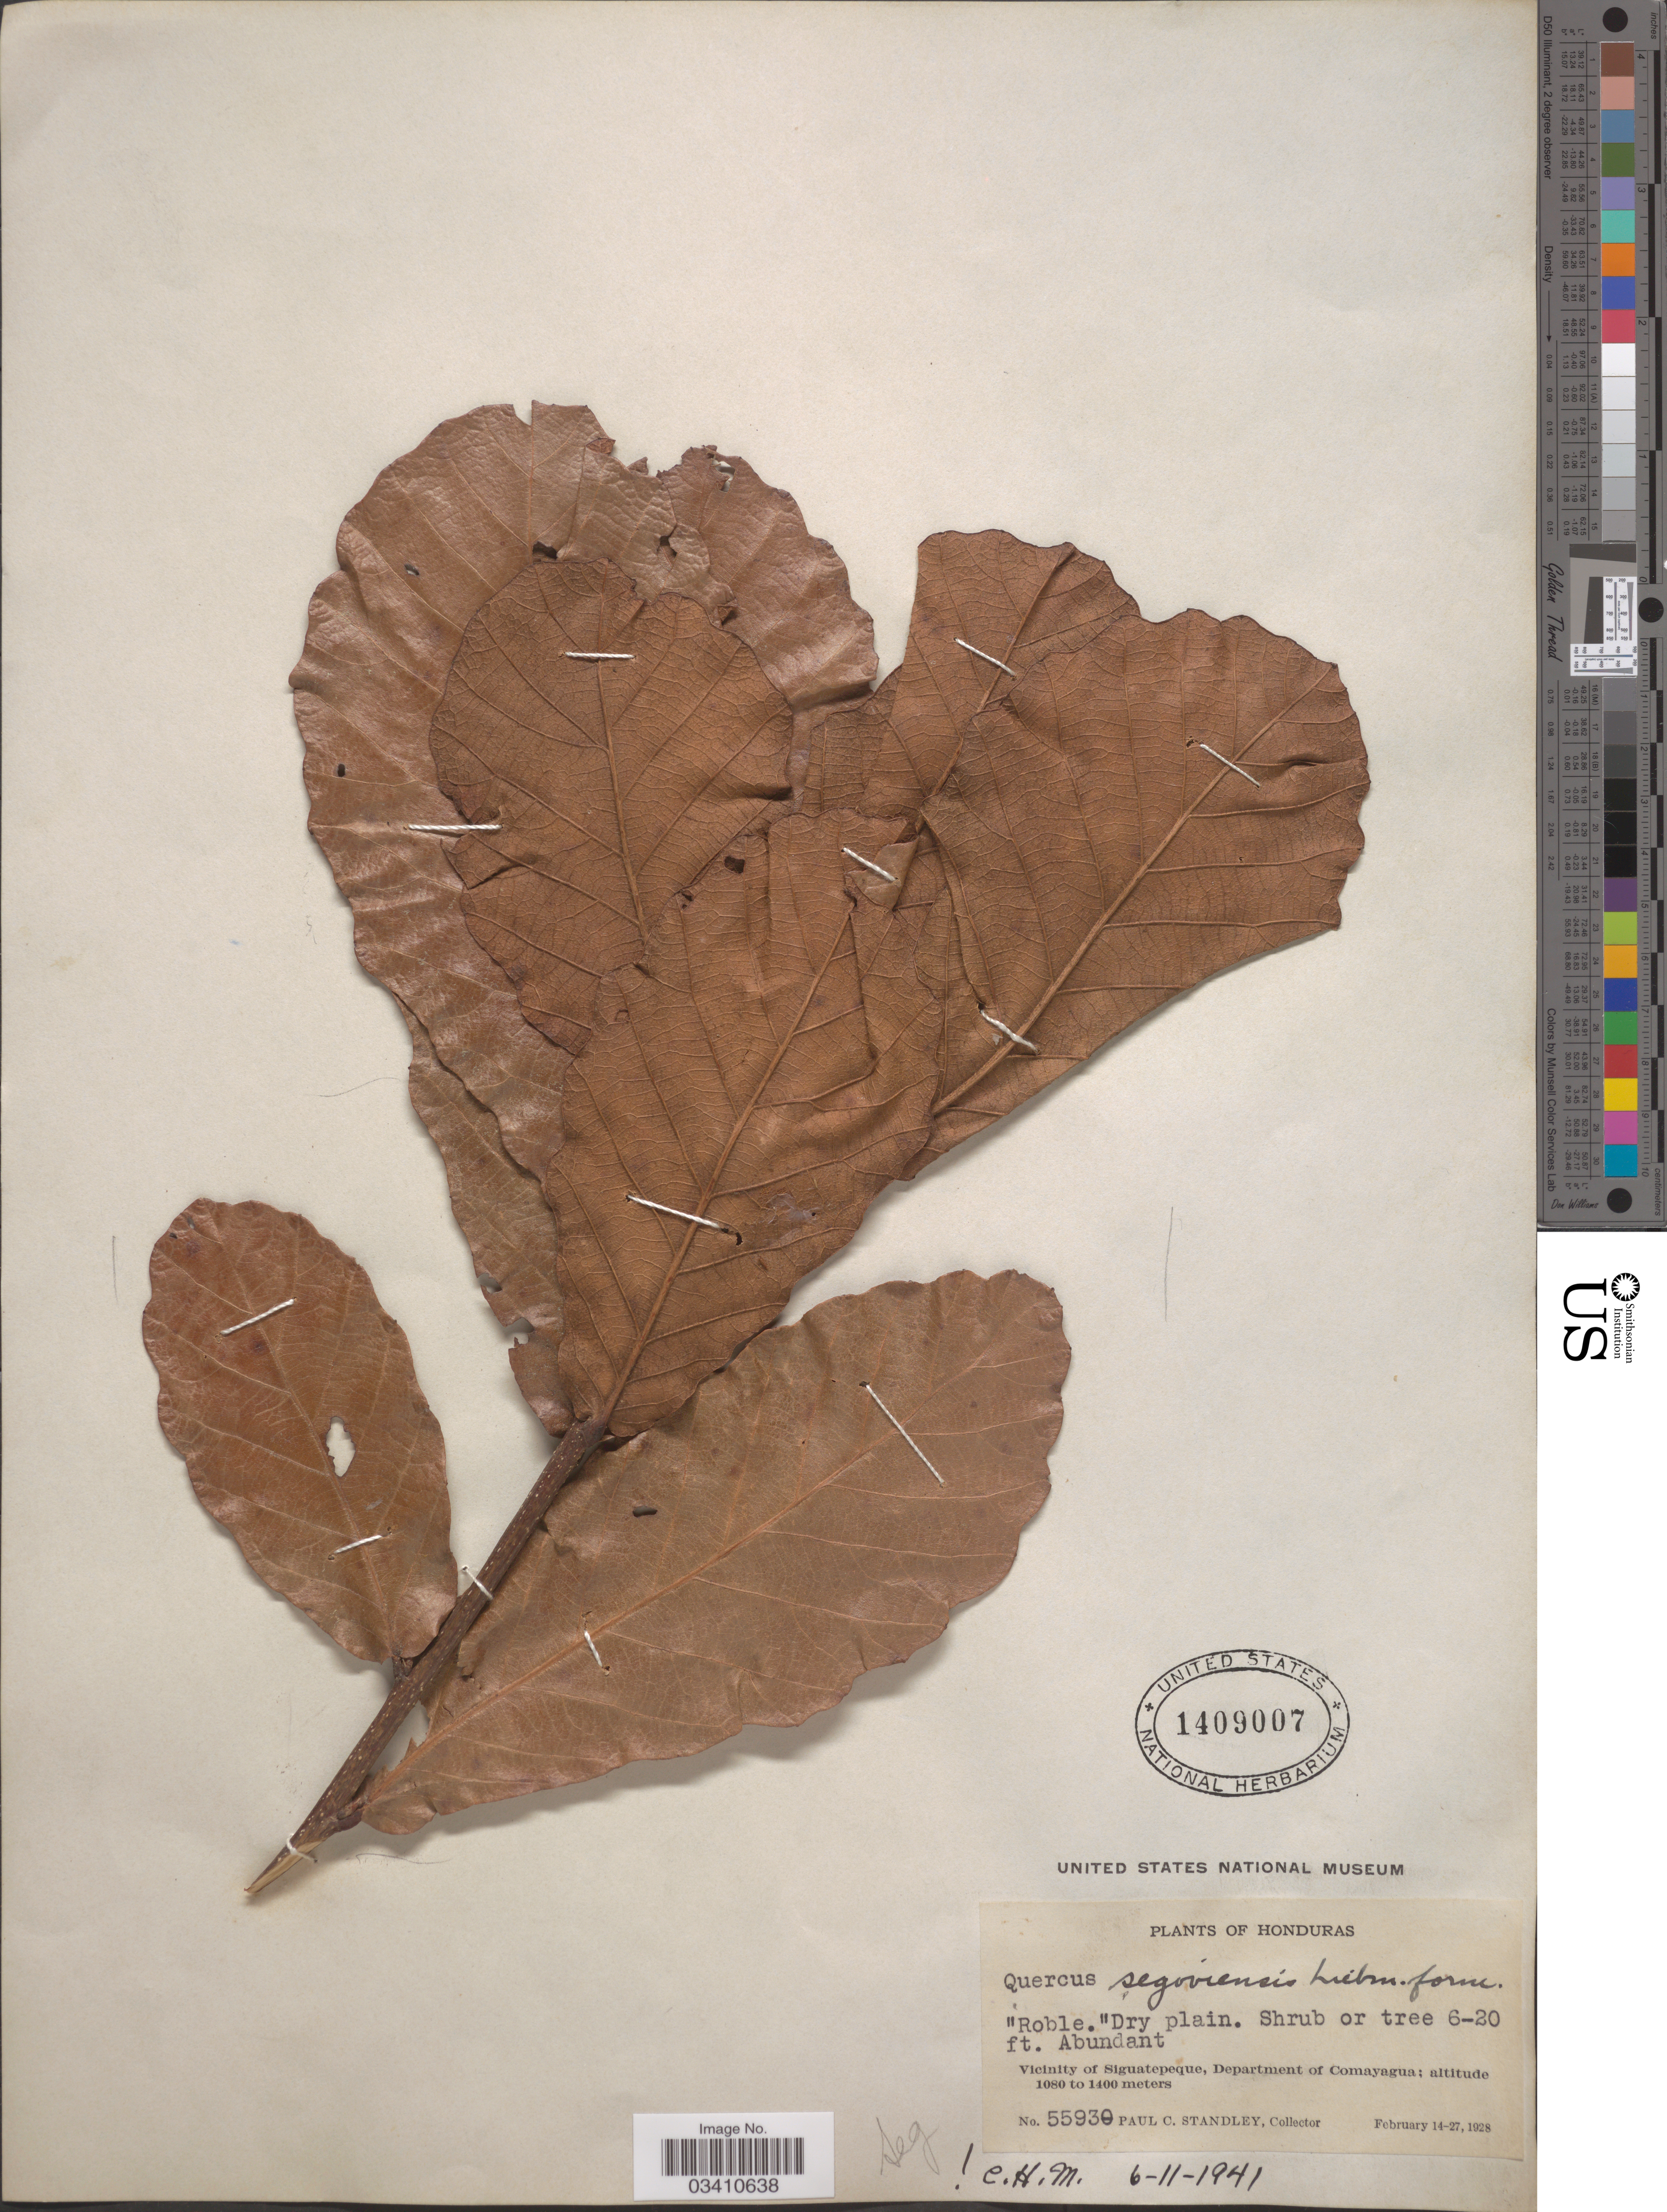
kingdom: Plantae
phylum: Tracheophyta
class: Magnoliopsida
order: Fagales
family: Fagaceae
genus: Quercus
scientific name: Quercus segoviensis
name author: Liebm.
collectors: P. C. Standley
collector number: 55930*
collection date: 1928-02-14/1928-02-27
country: Honduras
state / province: Comayagua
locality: Vicinity of Siguatepeque, Department of Comayagua.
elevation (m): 1080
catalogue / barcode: US 1409007